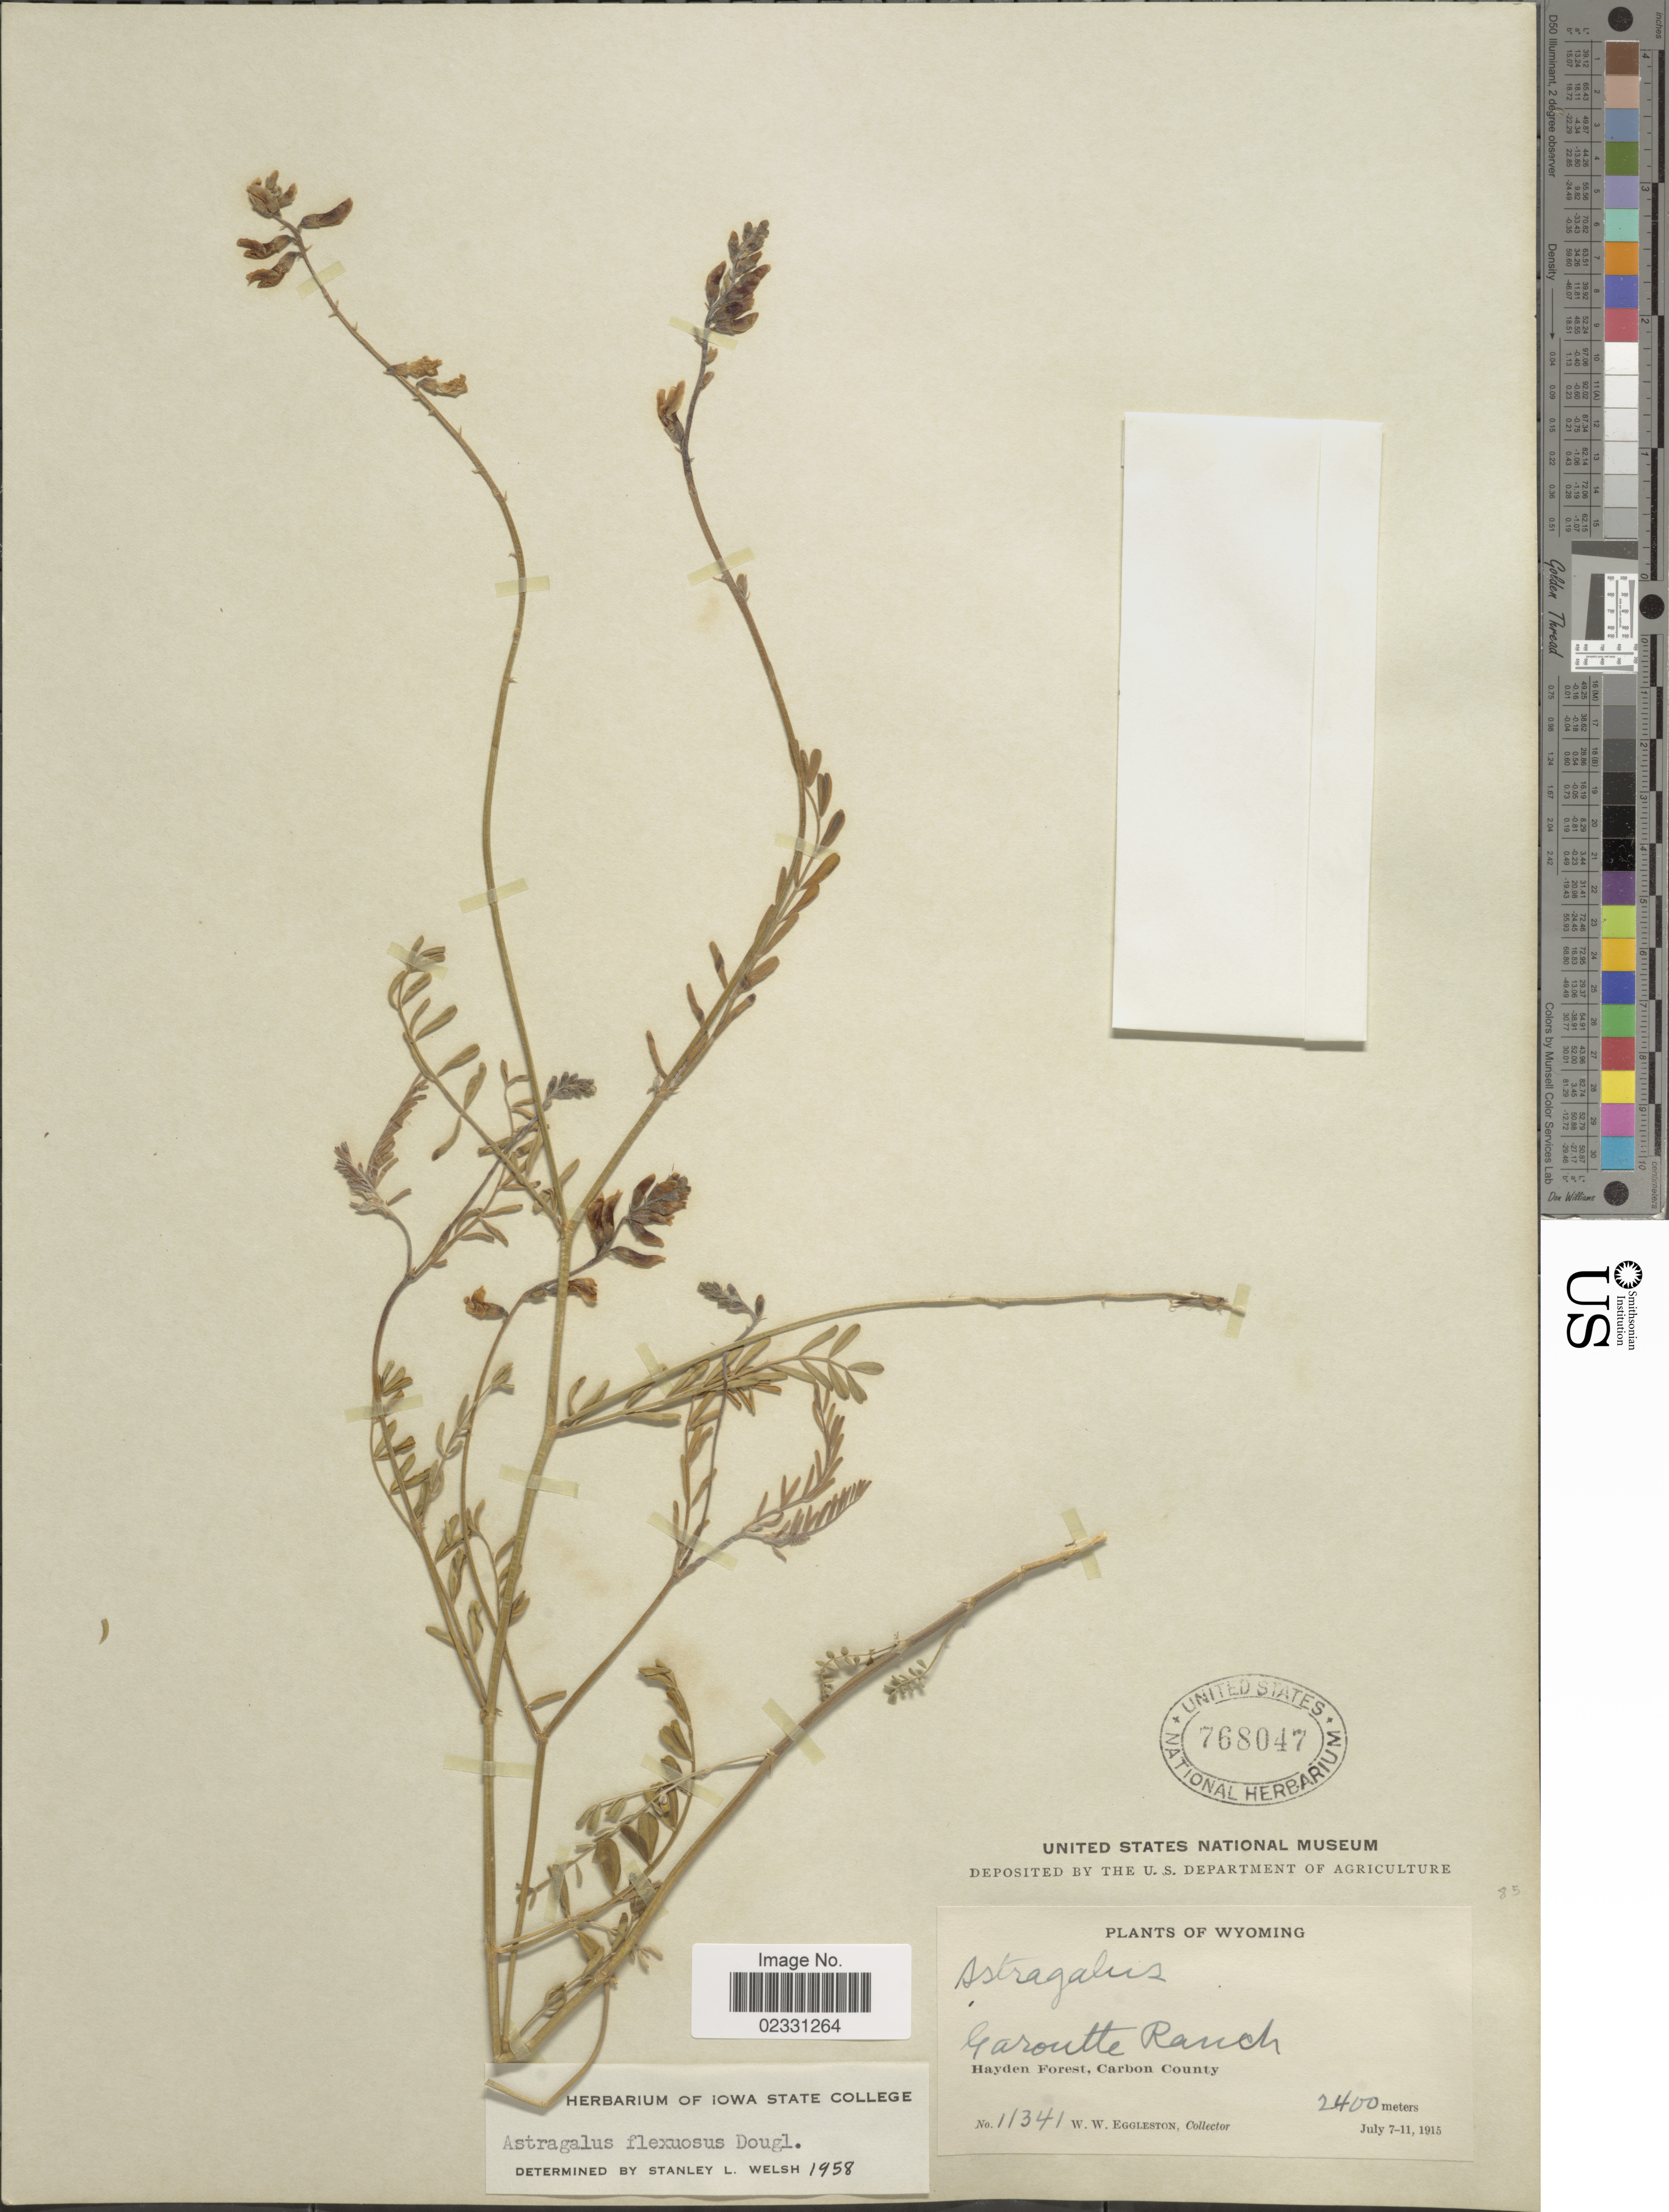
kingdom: Plantae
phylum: Tracheophyta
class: Magnoliopsida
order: Fabales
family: Fabaceae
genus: Astragalus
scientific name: Astragalus flexuosus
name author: (Hook.) Douglas ex G. Don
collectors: W. W. Eggleston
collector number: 11341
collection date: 1915-07-07/1915-07-11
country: United States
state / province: Wyoming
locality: Garoutte Ranch. Hayden Forest, Carbon County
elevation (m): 2400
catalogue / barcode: US 768047